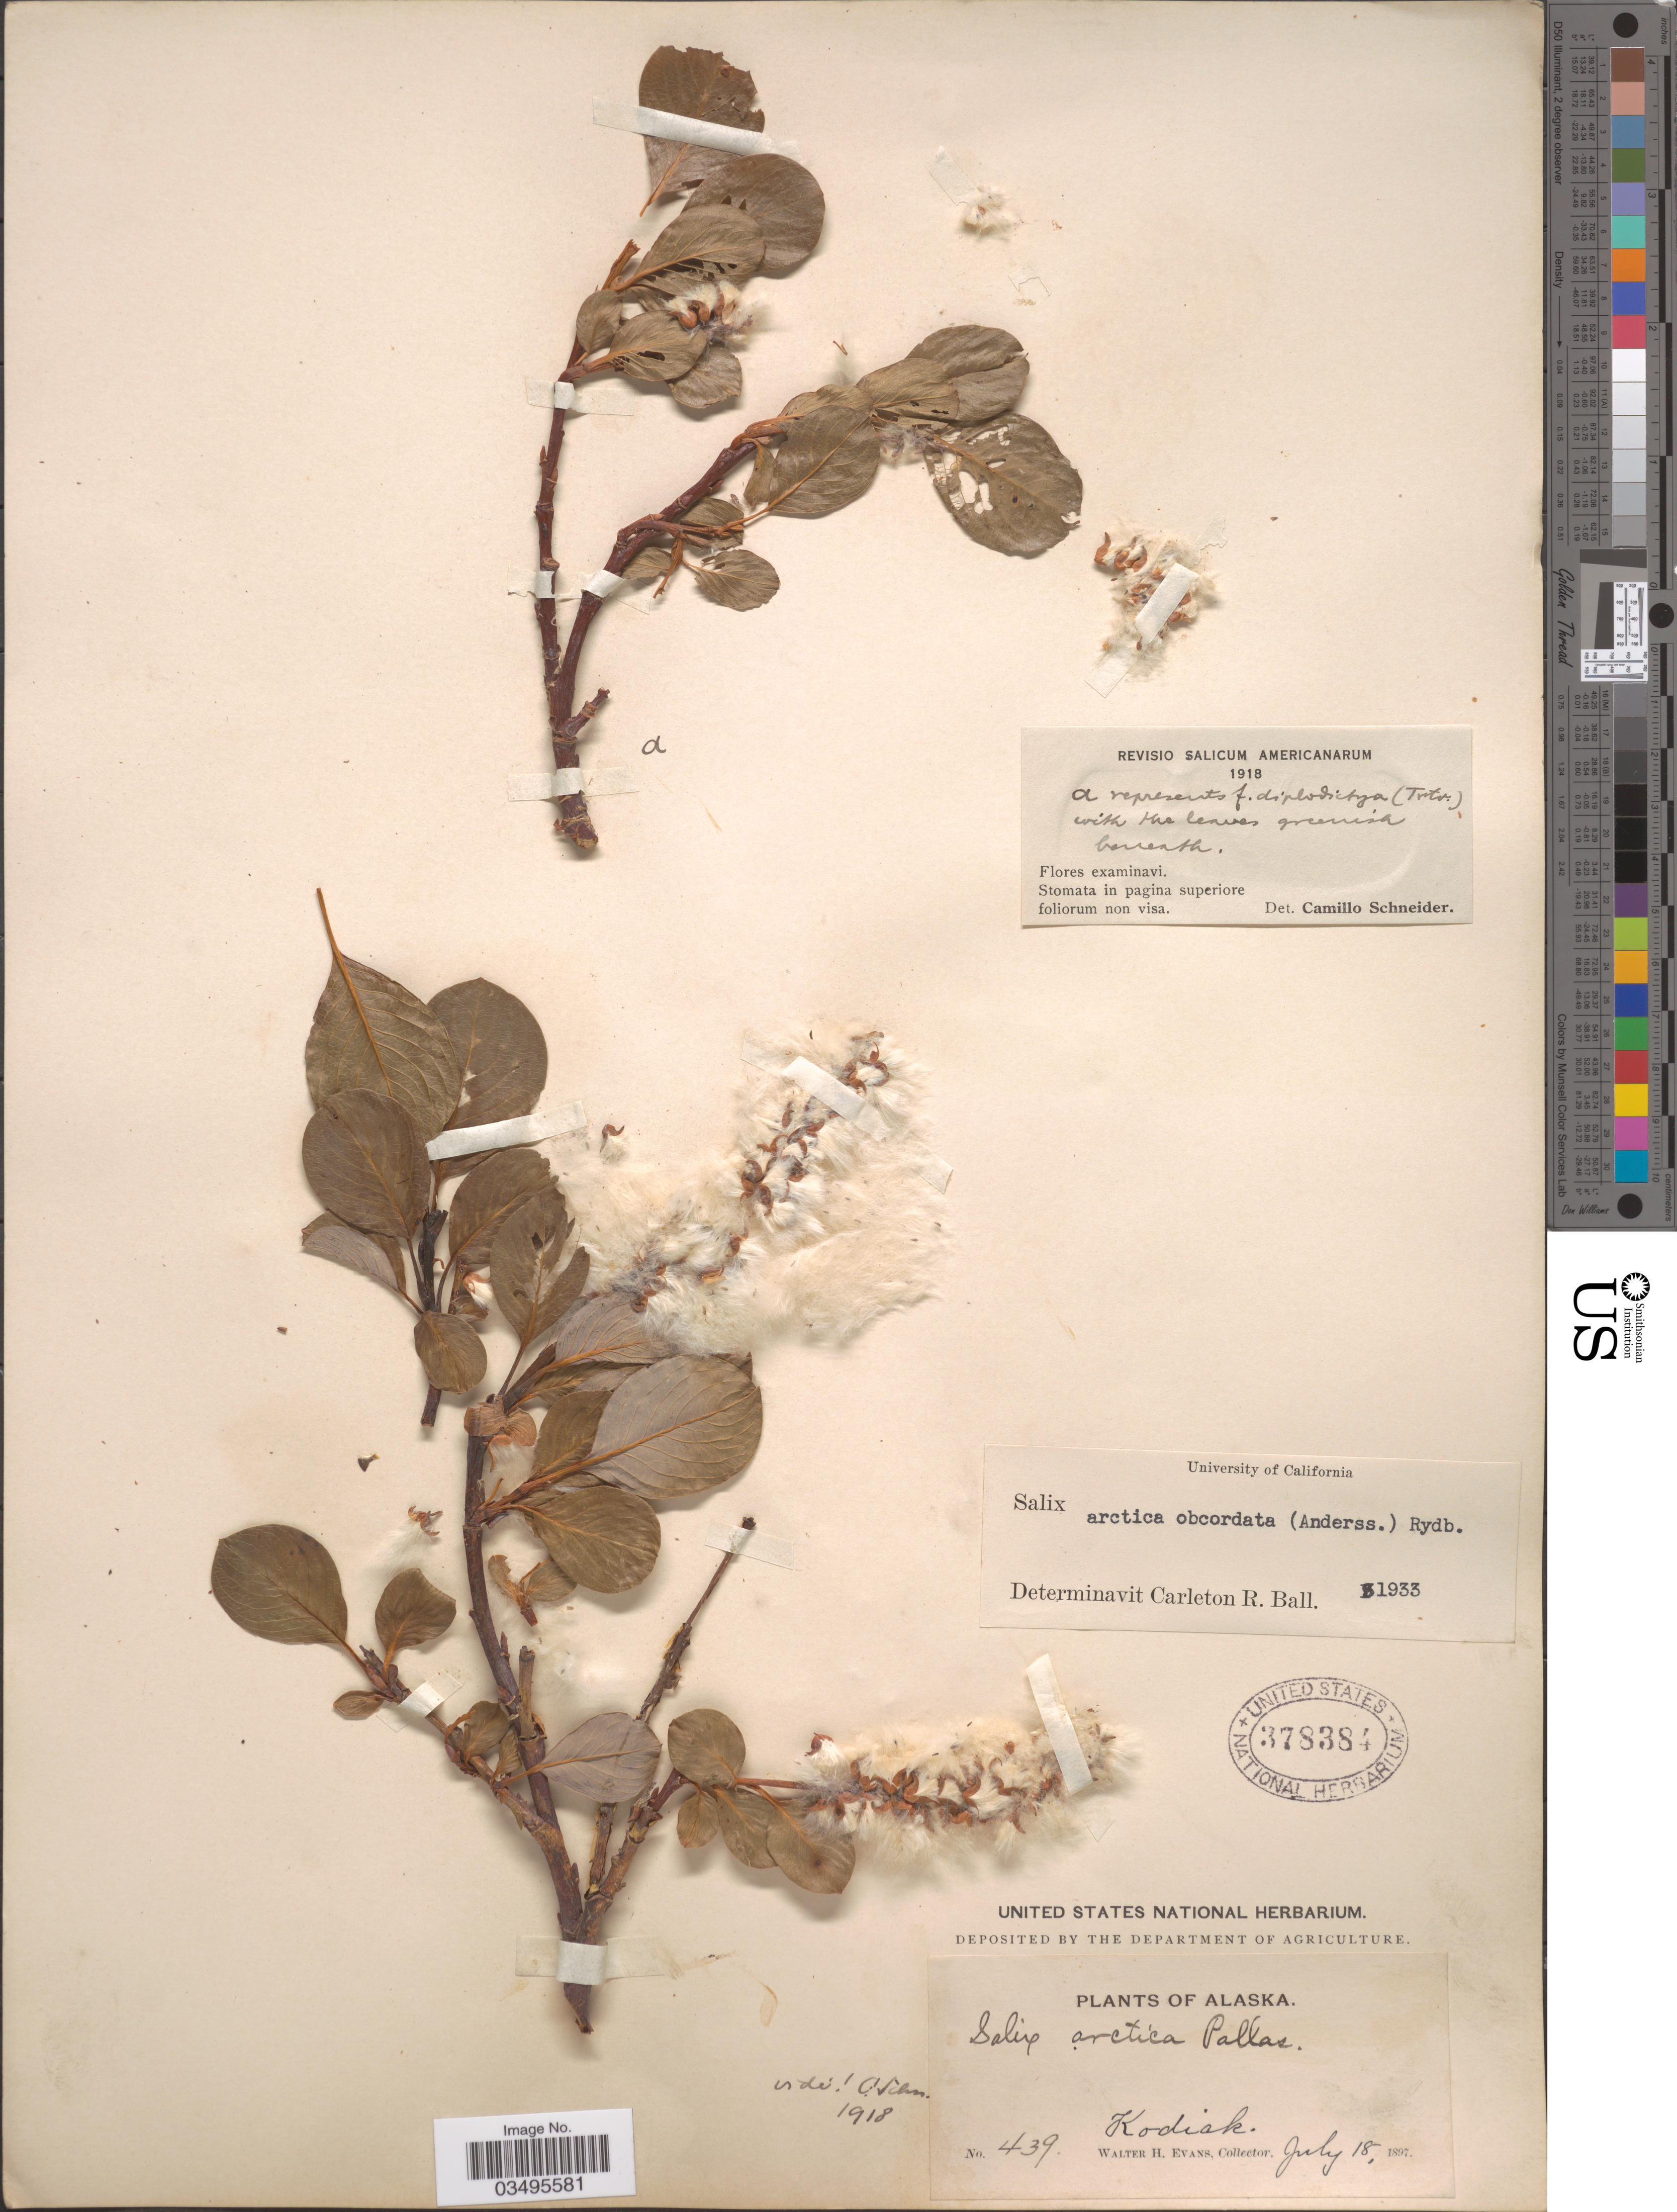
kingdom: Plantae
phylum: Tracheophyta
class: Magnoliopsida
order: Malpighiales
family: Salicaceae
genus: Salix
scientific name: Salix arctica var. obcordata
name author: (Andersson) Rydb.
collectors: W. H. Evans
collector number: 439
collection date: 1897-07-18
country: United States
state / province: Alaska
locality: Kodiak.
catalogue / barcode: US 378384